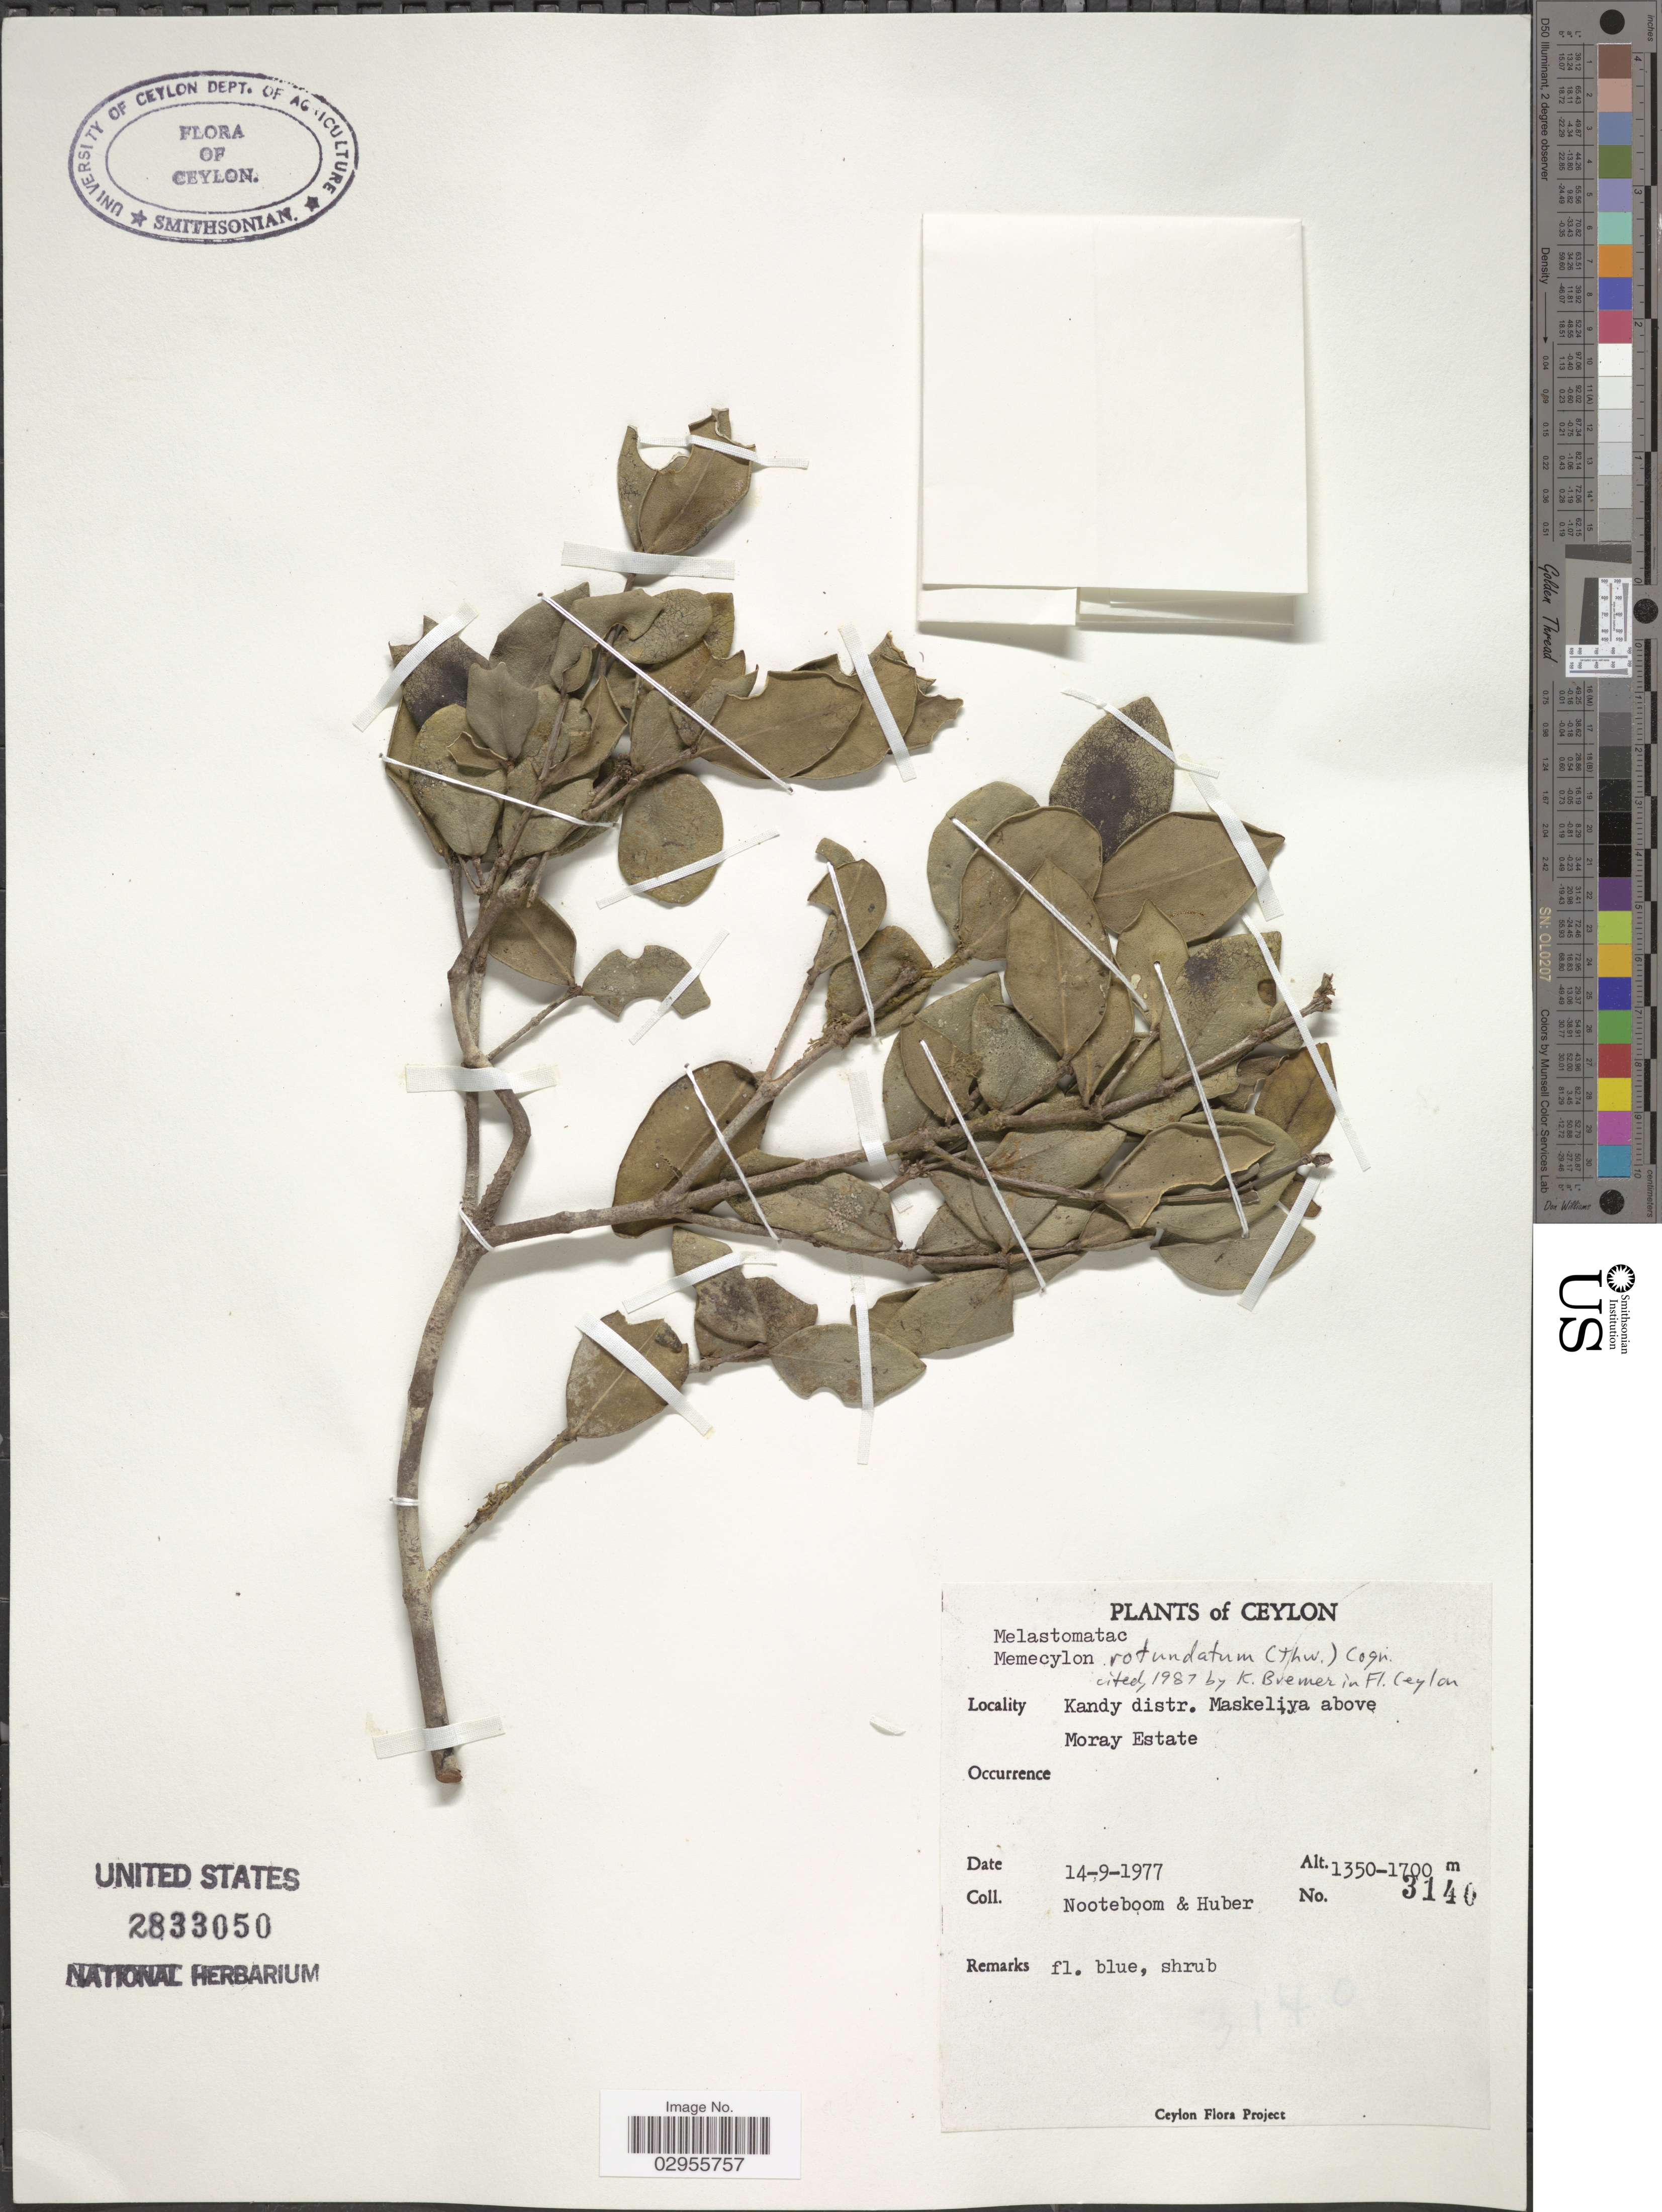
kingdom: Plantae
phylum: Tracheophyta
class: Magnoliopsida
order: Myrtales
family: Melastomataceae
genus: Memecylon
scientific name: Memecylon rotundatum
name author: Cogn.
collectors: Nooteboom, -- & Huber, --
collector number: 3140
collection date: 1977-09-14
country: Sri Lanka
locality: Ceylon, Kandy distr. Maskeliya above Moray Estate.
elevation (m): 1350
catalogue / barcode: US 2833050